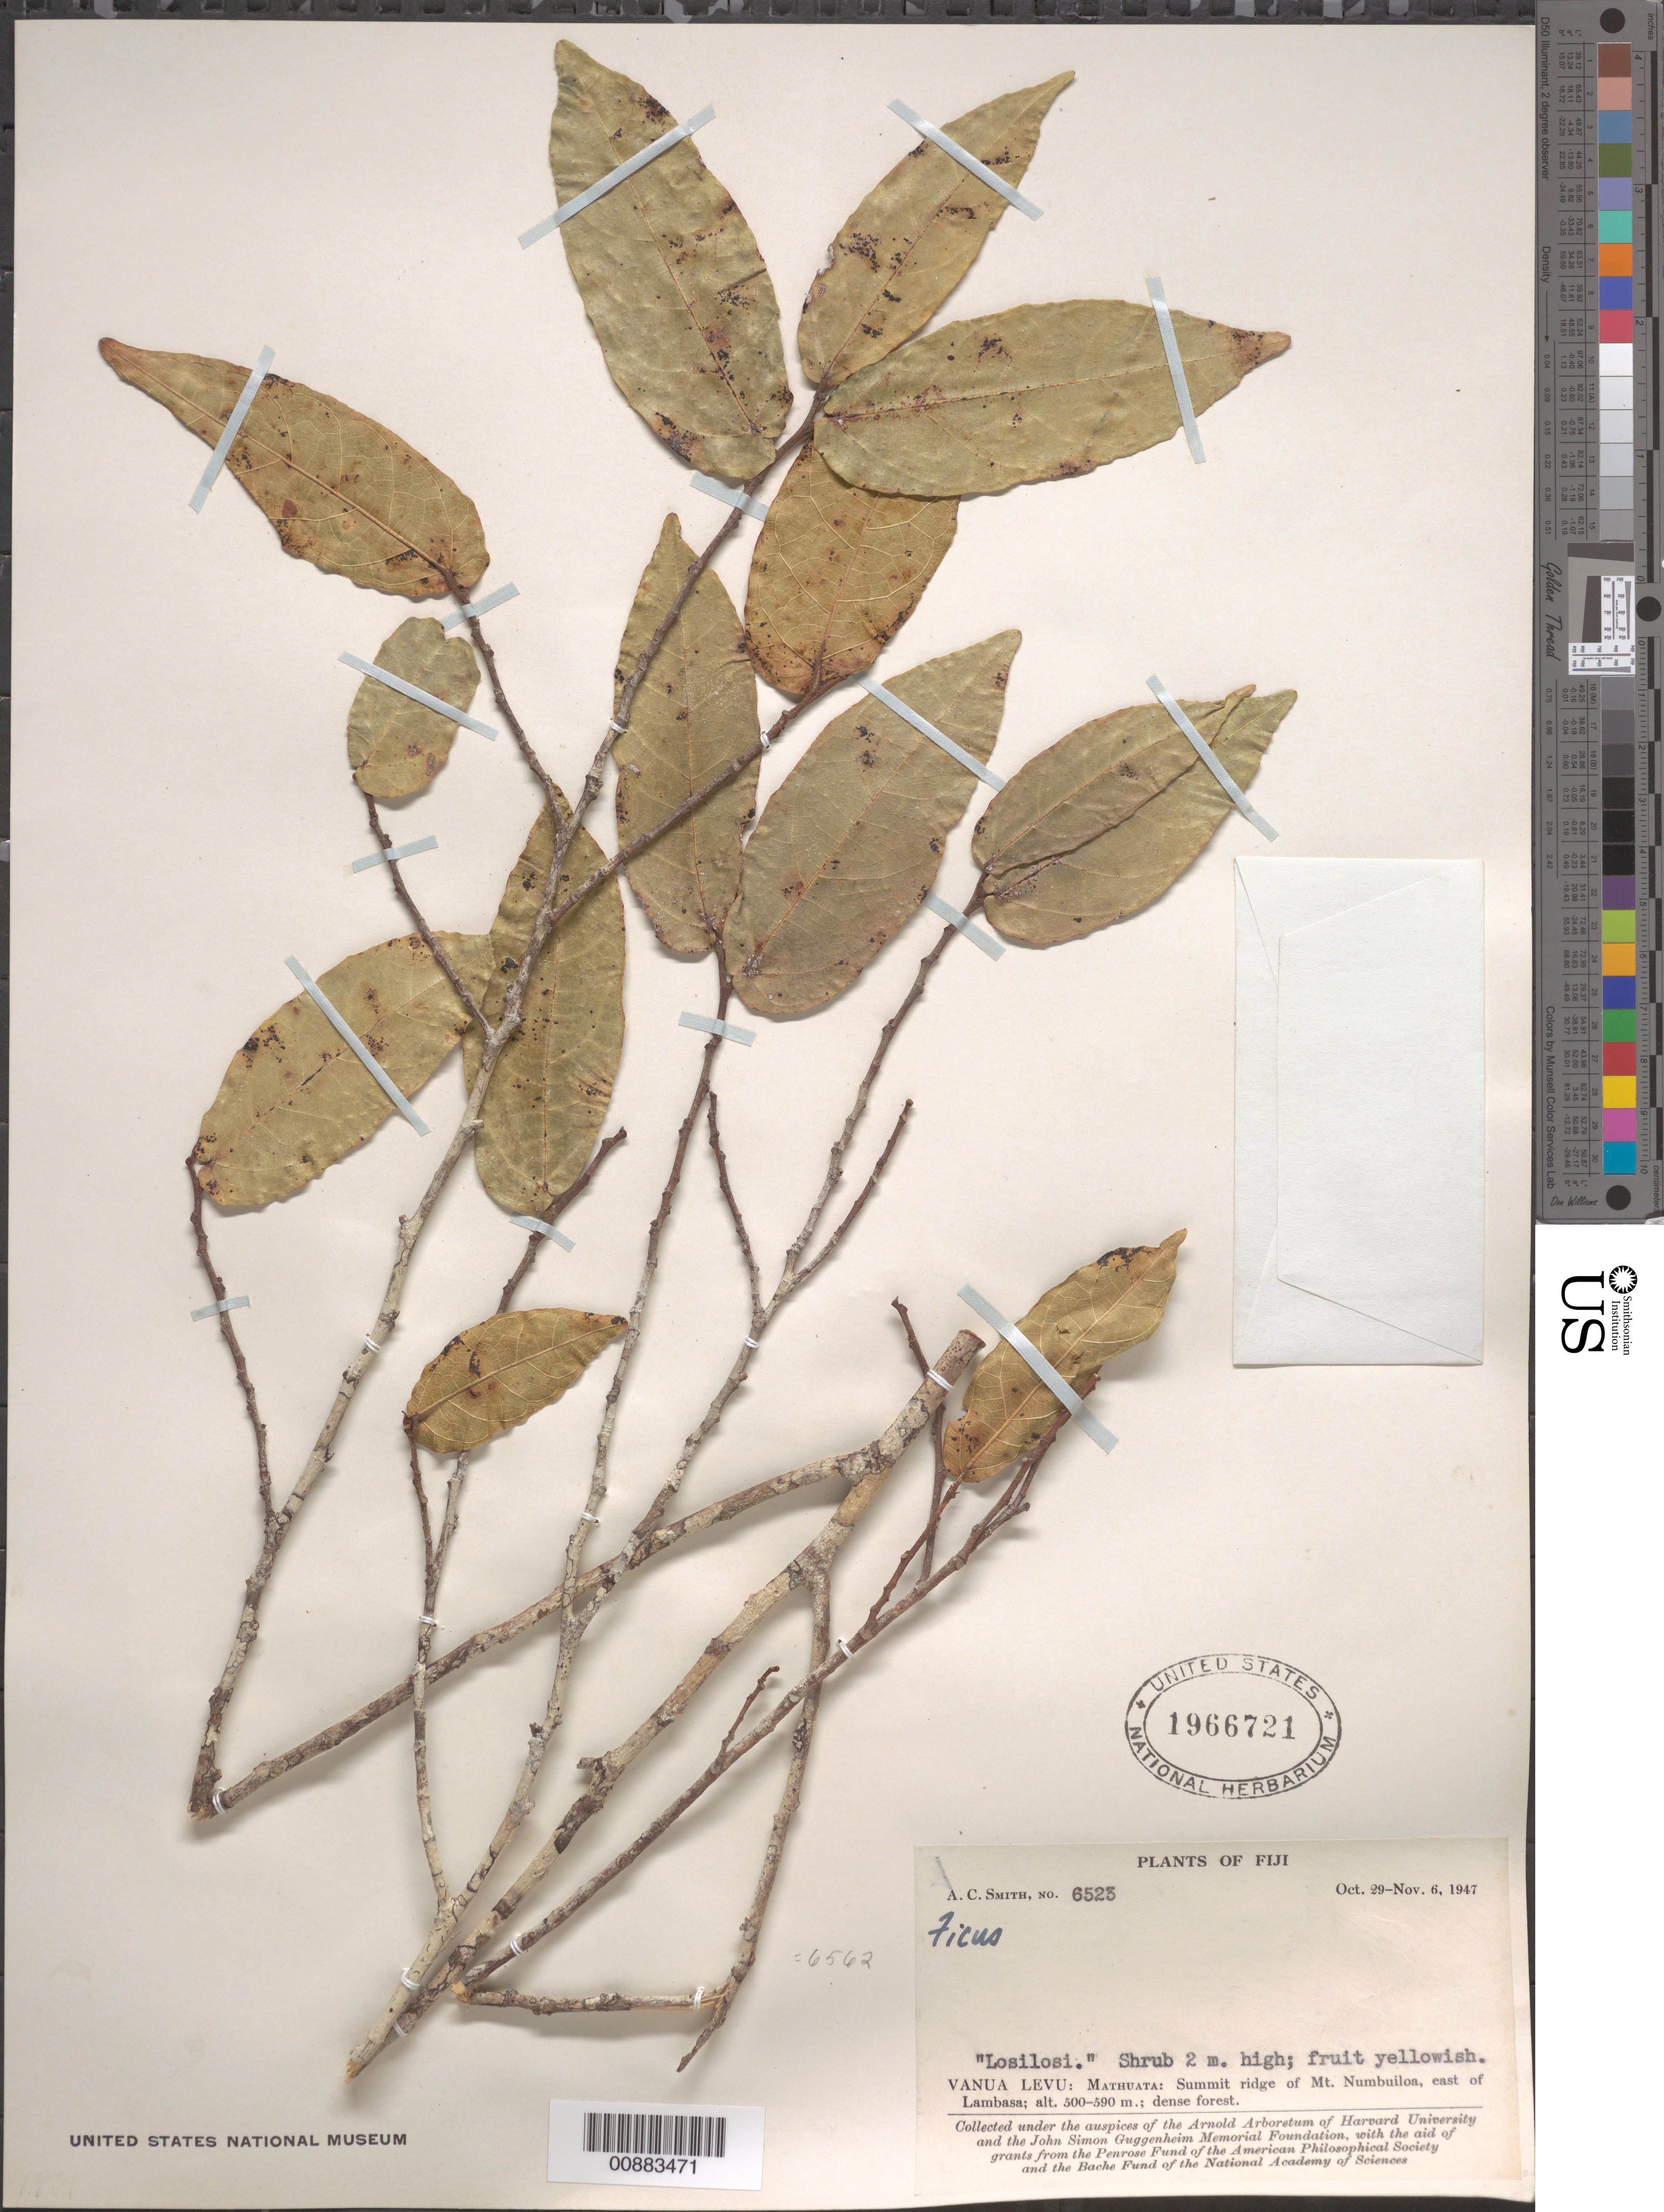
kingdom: Plantae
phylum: Tracheophyta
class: Magnoliopsida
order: Rosales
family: Moraceae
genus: Ficus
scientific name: Ficus sp.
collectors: C. A. Smith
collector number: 6523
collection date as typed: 27 Oct 1947 to 10 Nov 1947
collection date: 1947-10-27/1947-11-10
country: Fiji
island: Macuata-i-wai [Mathuata-i-wai]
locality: Mathuata: Northwestern slopes of Mt. Numbuilon east of Lambasa.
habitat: dense forest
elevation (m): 100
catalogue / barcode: US 1966721